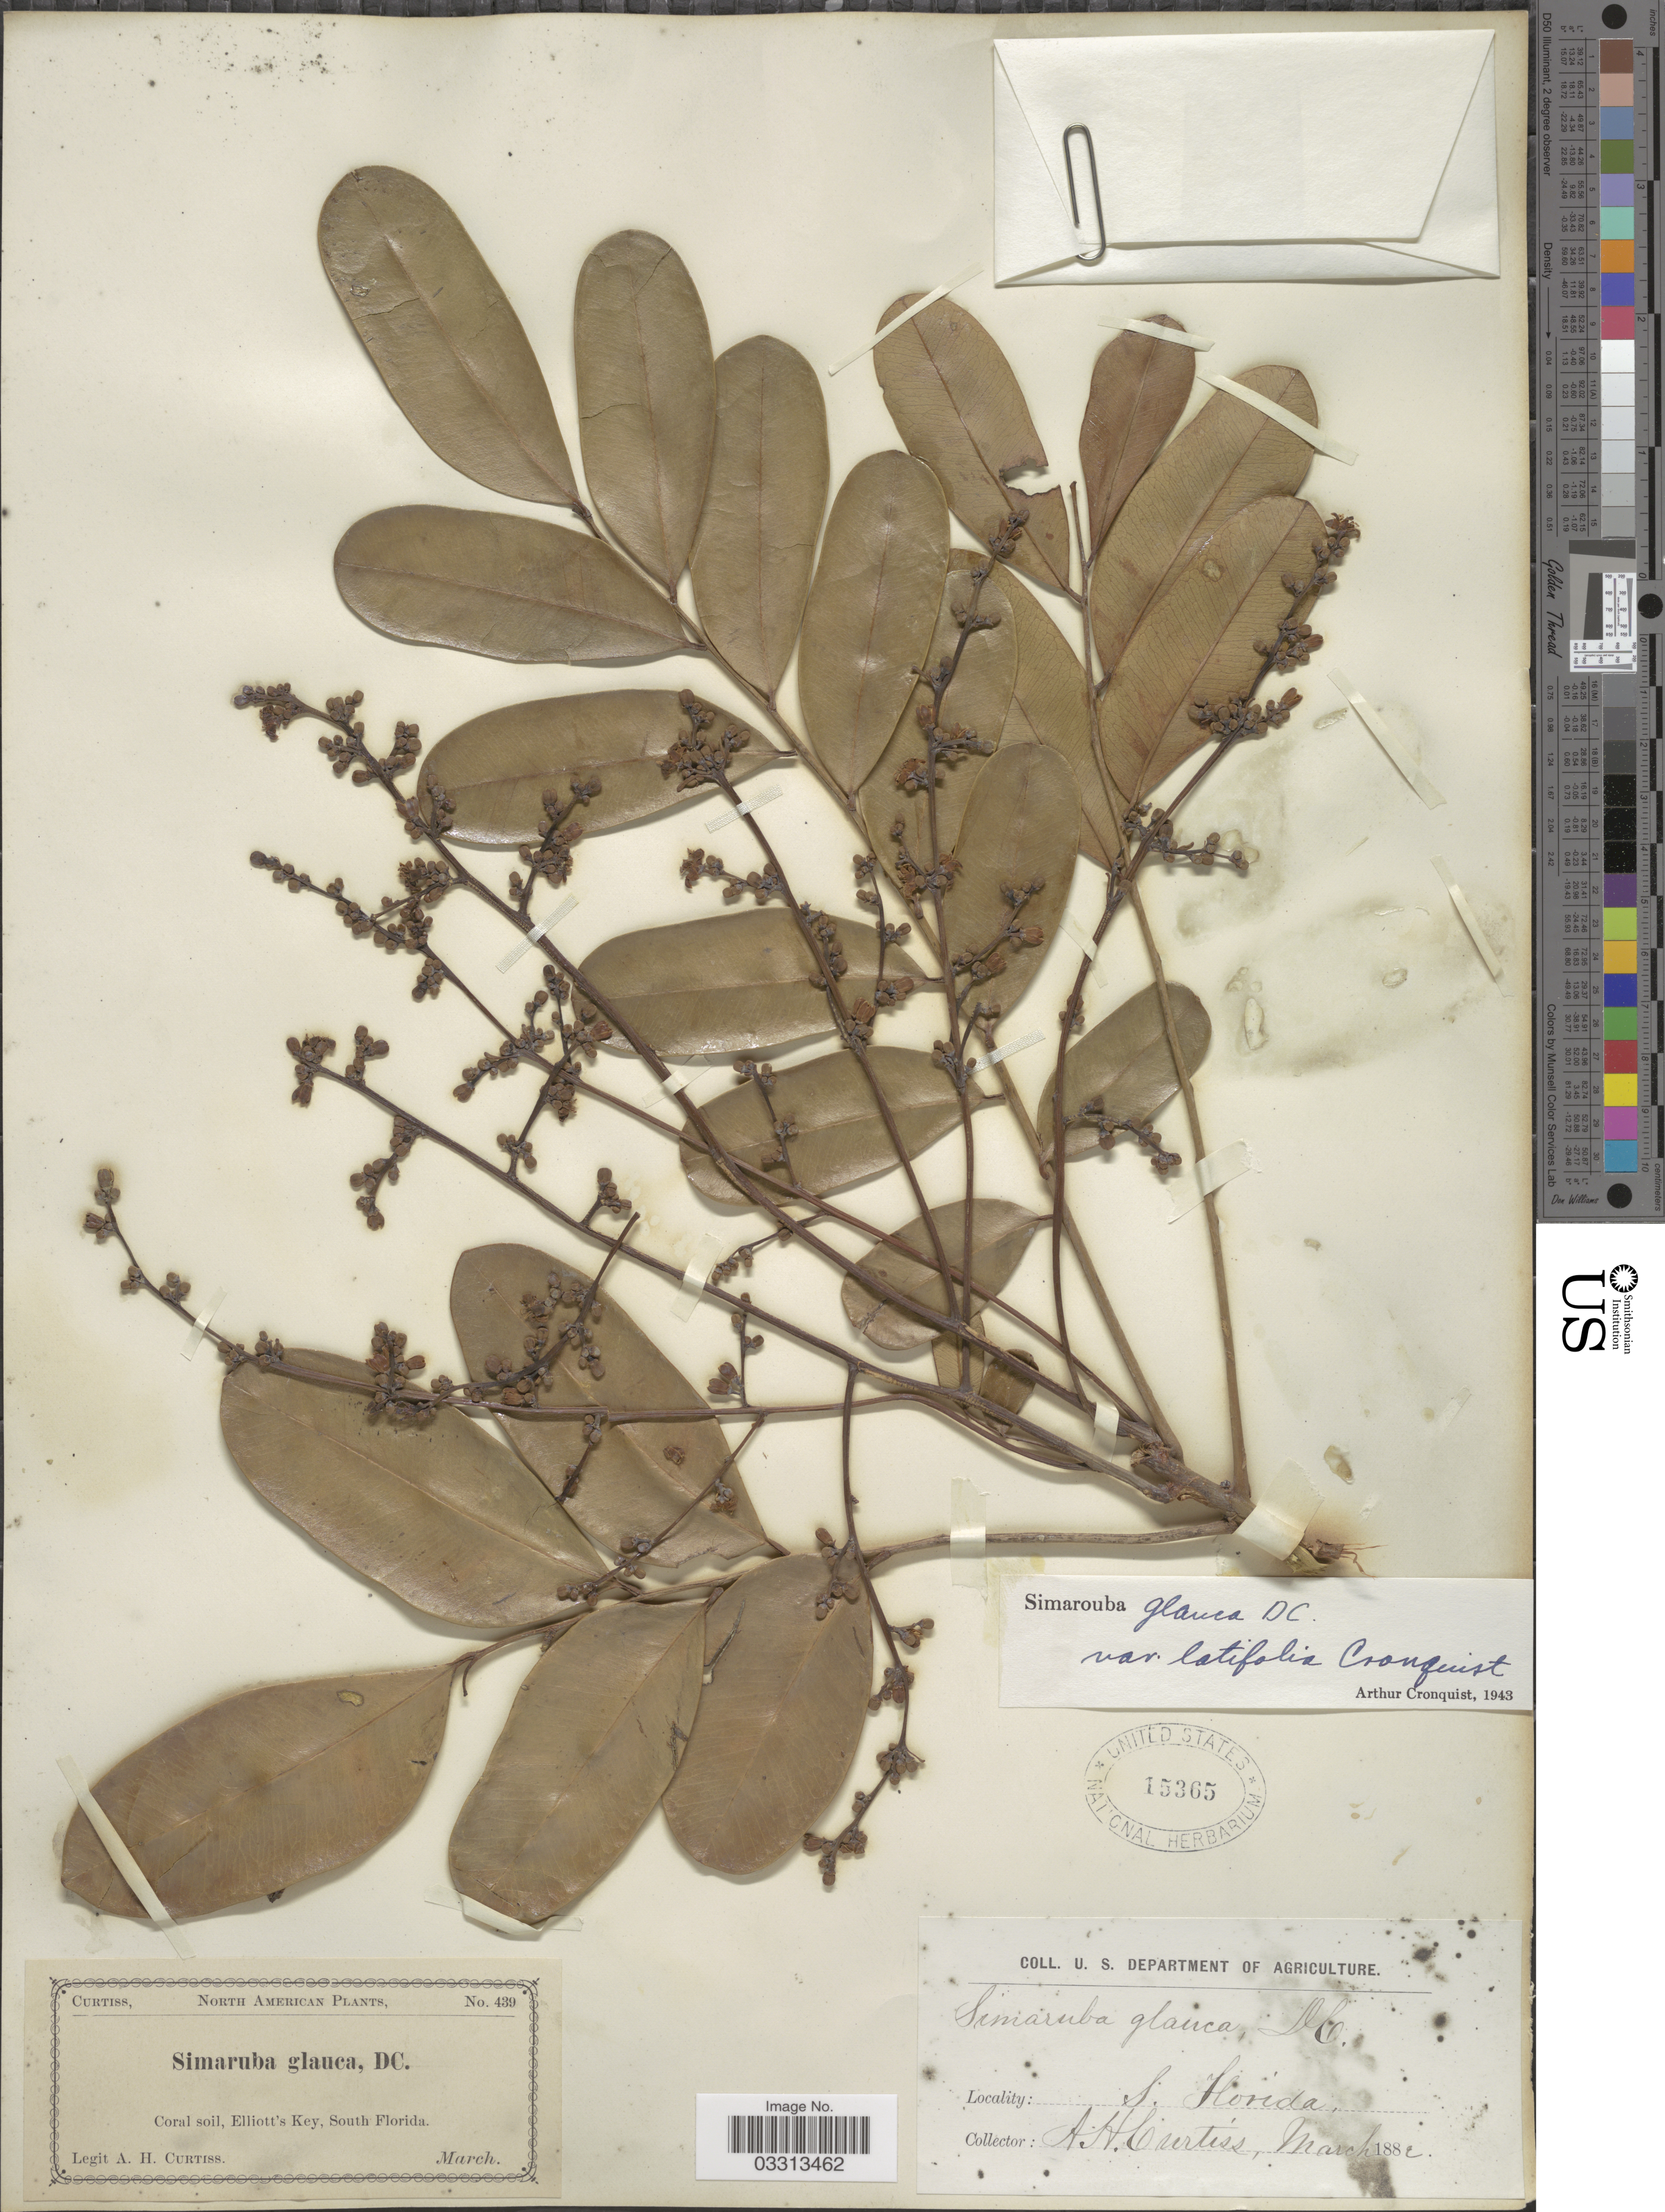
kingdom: Plantae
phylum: Tracheophyta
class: Magnoliopsida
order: Sapindales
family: Simaroubaceae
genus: Simarouba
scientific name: Simarouba glauca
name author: DC.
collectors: A. H. Curtiss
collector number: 439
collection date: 1882-03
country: United States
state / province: Florida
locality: Elliott's Key, South Florida.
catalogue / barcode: US 15365